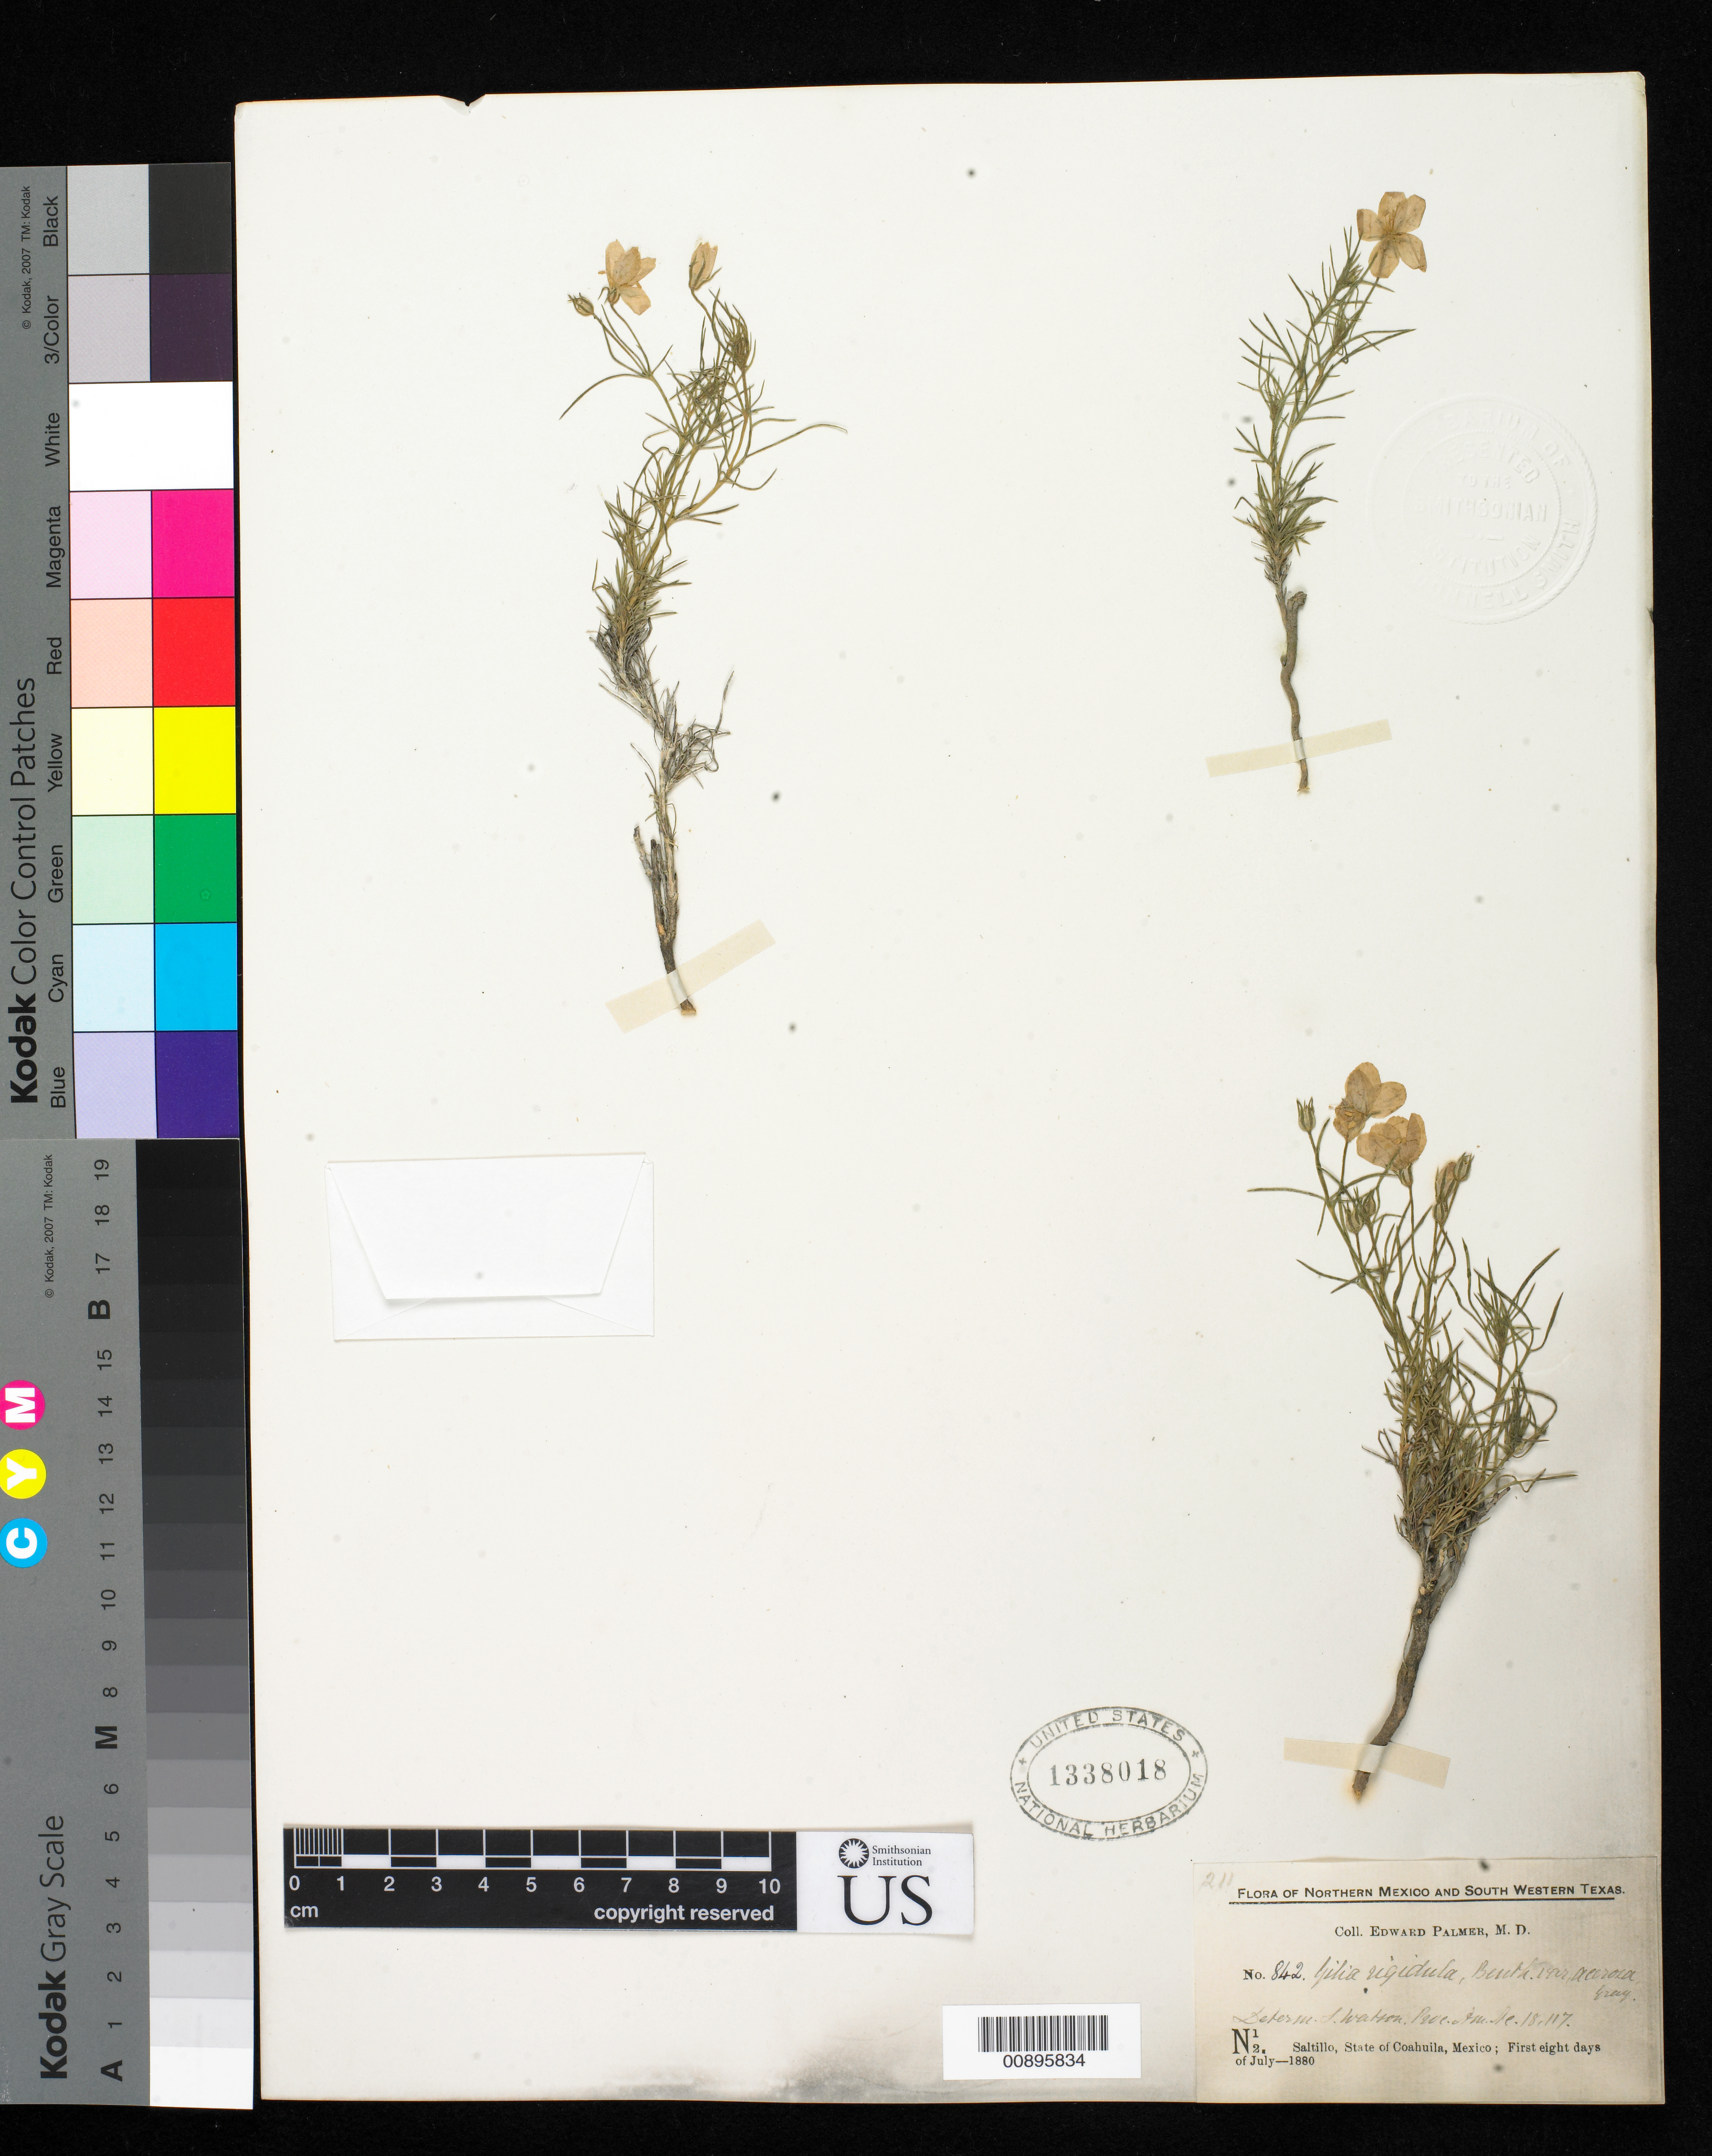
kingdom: Plantae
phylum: Tracheophyta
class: Magnoliopsida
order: Ericales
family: Polemoniaceae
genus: Giliastrum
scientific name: Giliastrum acerosum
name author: (A. Gray) Rydb.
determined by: Porter, J. M.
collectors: E. Palmer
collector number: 842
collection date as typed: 01 Jul 1880 to 08 Jul 1880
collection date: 1880-07-01/1880-07-08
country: Mexico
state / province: Coahuila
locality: N12. Saltillo, Coahuila.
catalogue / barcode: US 1338018